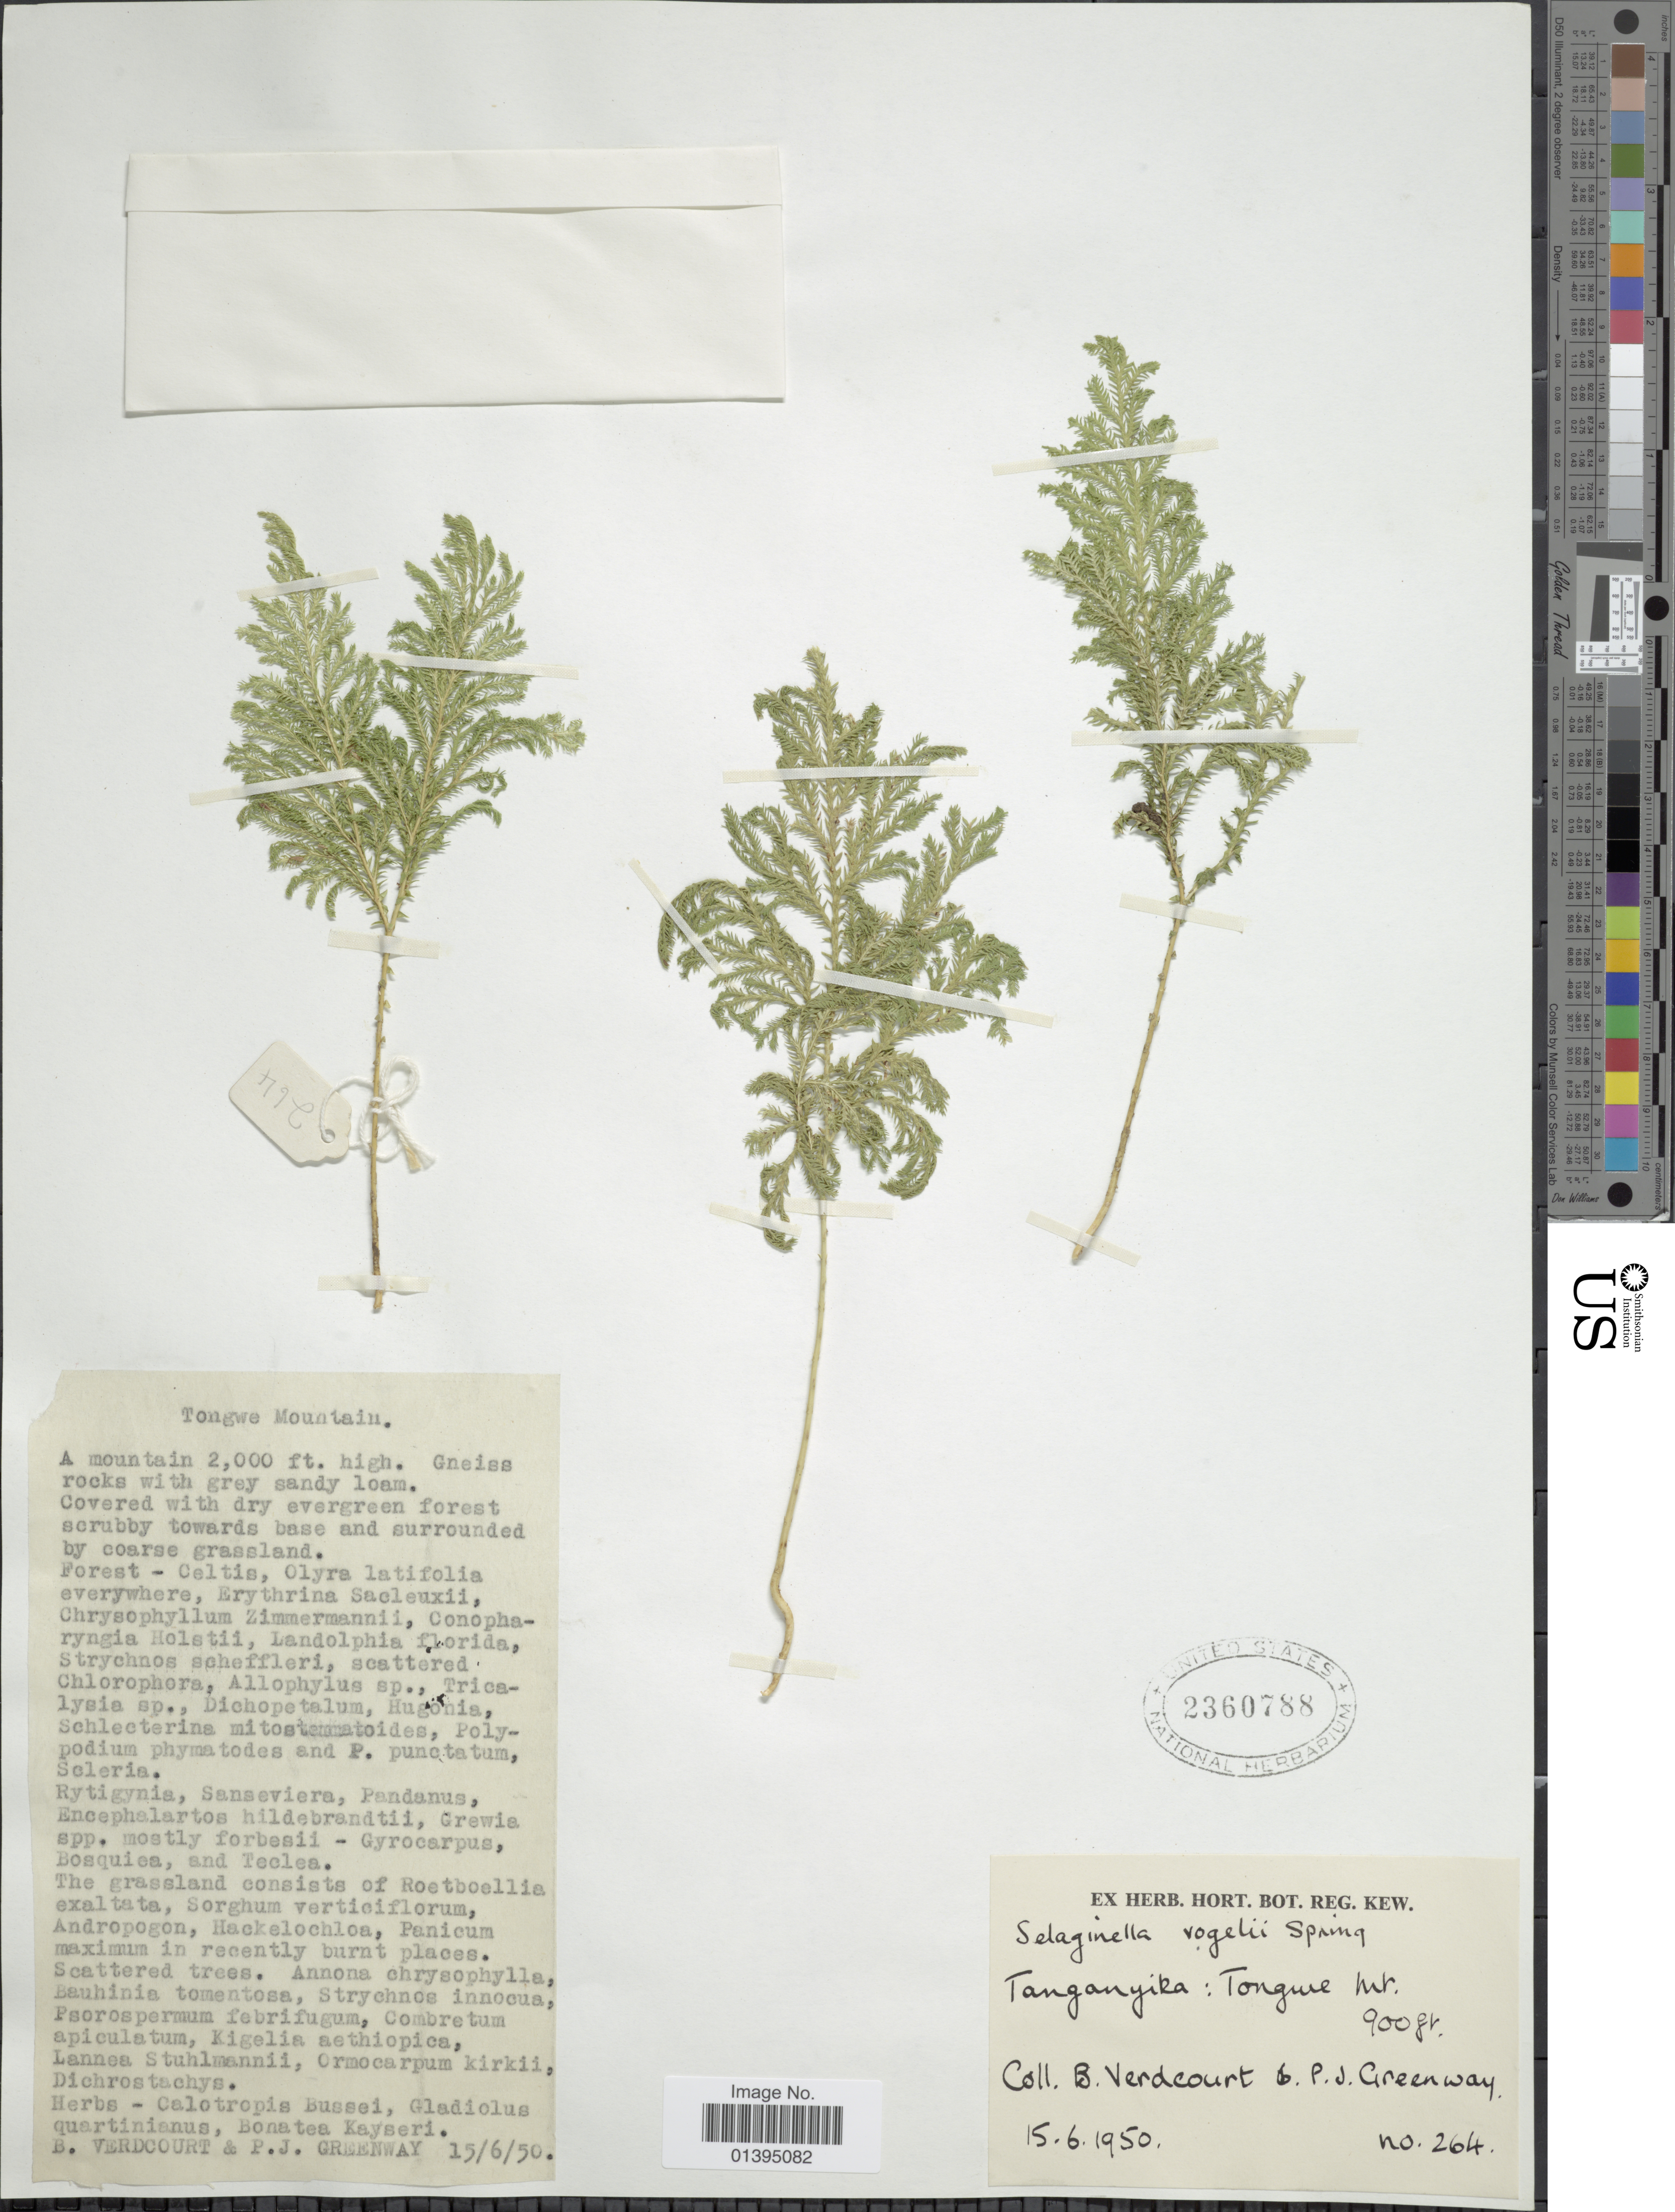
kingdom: Plantae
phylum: Tracheophyta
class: Lycopodiopsida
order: Selaginellales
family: Selaginellaceae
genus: Selaginella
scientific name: Selaginella vogelii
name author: Spring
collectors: B. Verdcourt & P. J. Greenway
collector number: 264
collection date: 1950-06-15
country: Tanzania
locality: Tanganyika: Tongwe Mt.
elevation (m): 274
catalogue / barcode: US 2360788